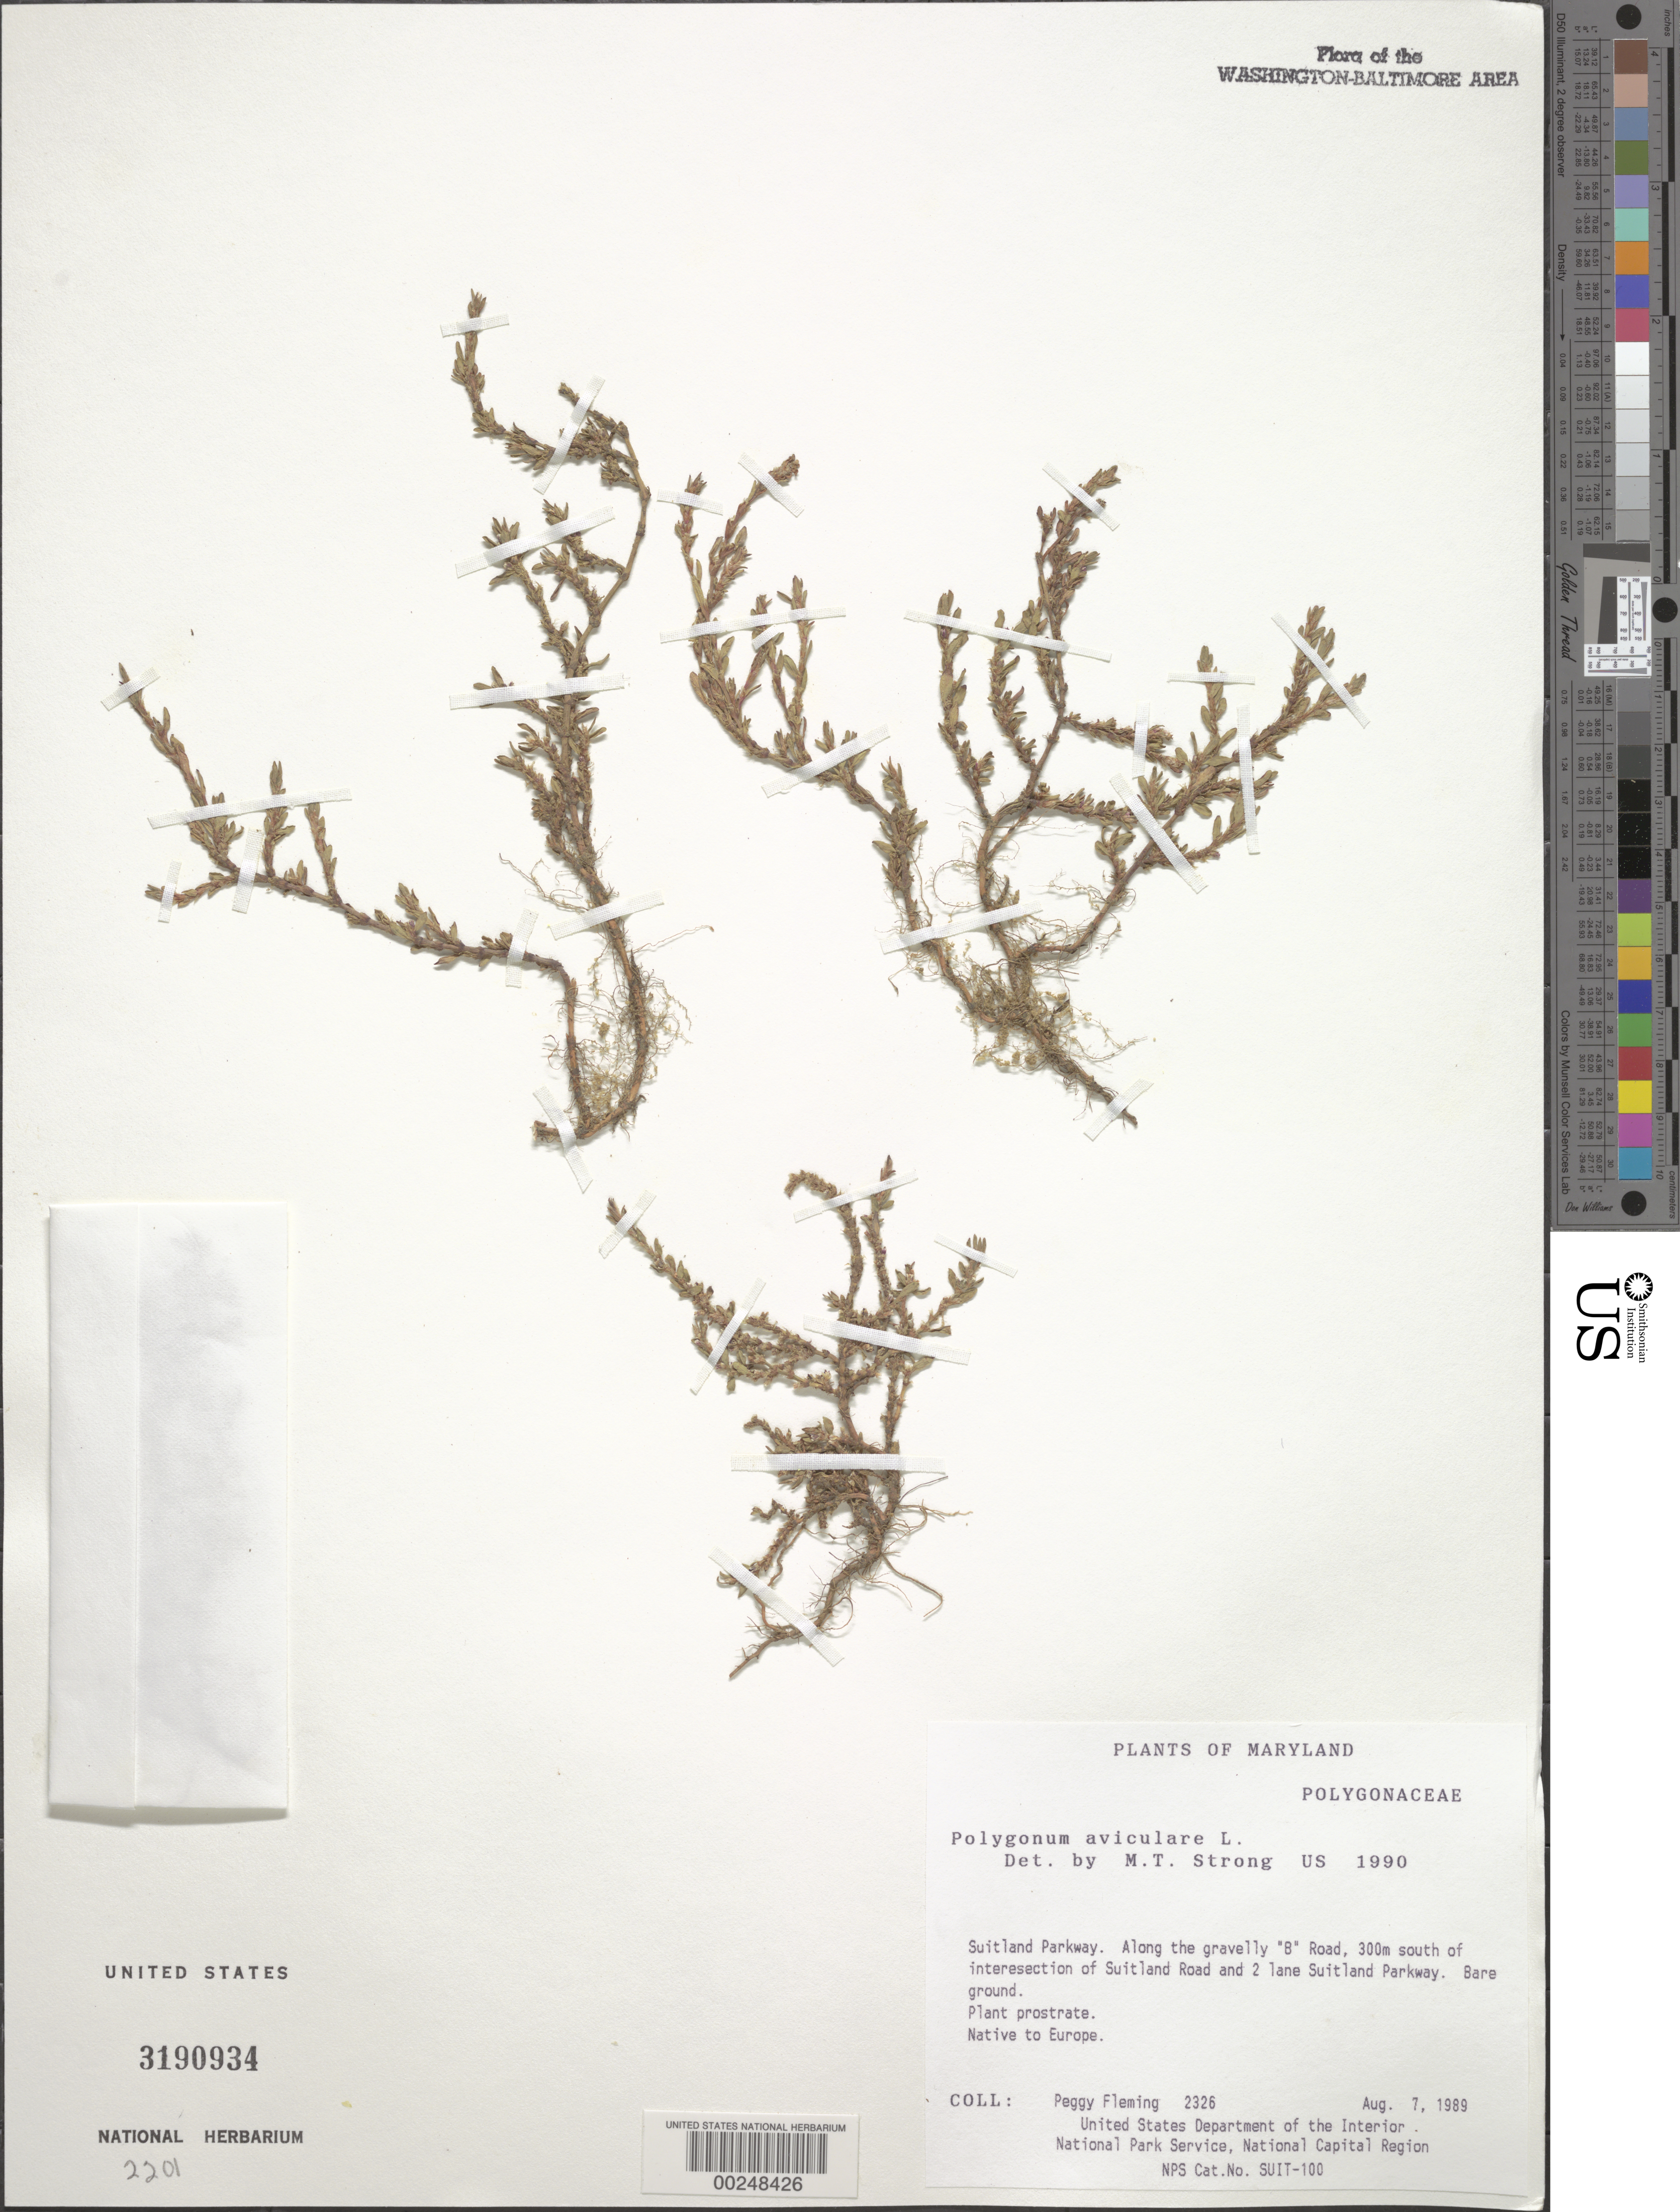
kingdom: Plantae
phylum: Tracheophyta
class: Magnoliopsida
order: Caryophyllales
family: Polygonaceae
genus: Polygonum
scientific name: Polygonum aviculare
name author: L.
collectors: P. Fleming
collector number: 2326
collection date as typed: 07 Aug 1989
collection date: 1989-08-07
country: United States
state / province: Maryland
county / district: Prince George's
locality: Suitland Parkway, "B" road, S of intersection of Suitland and parkway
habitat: Bare ground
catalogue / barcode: US 3190934